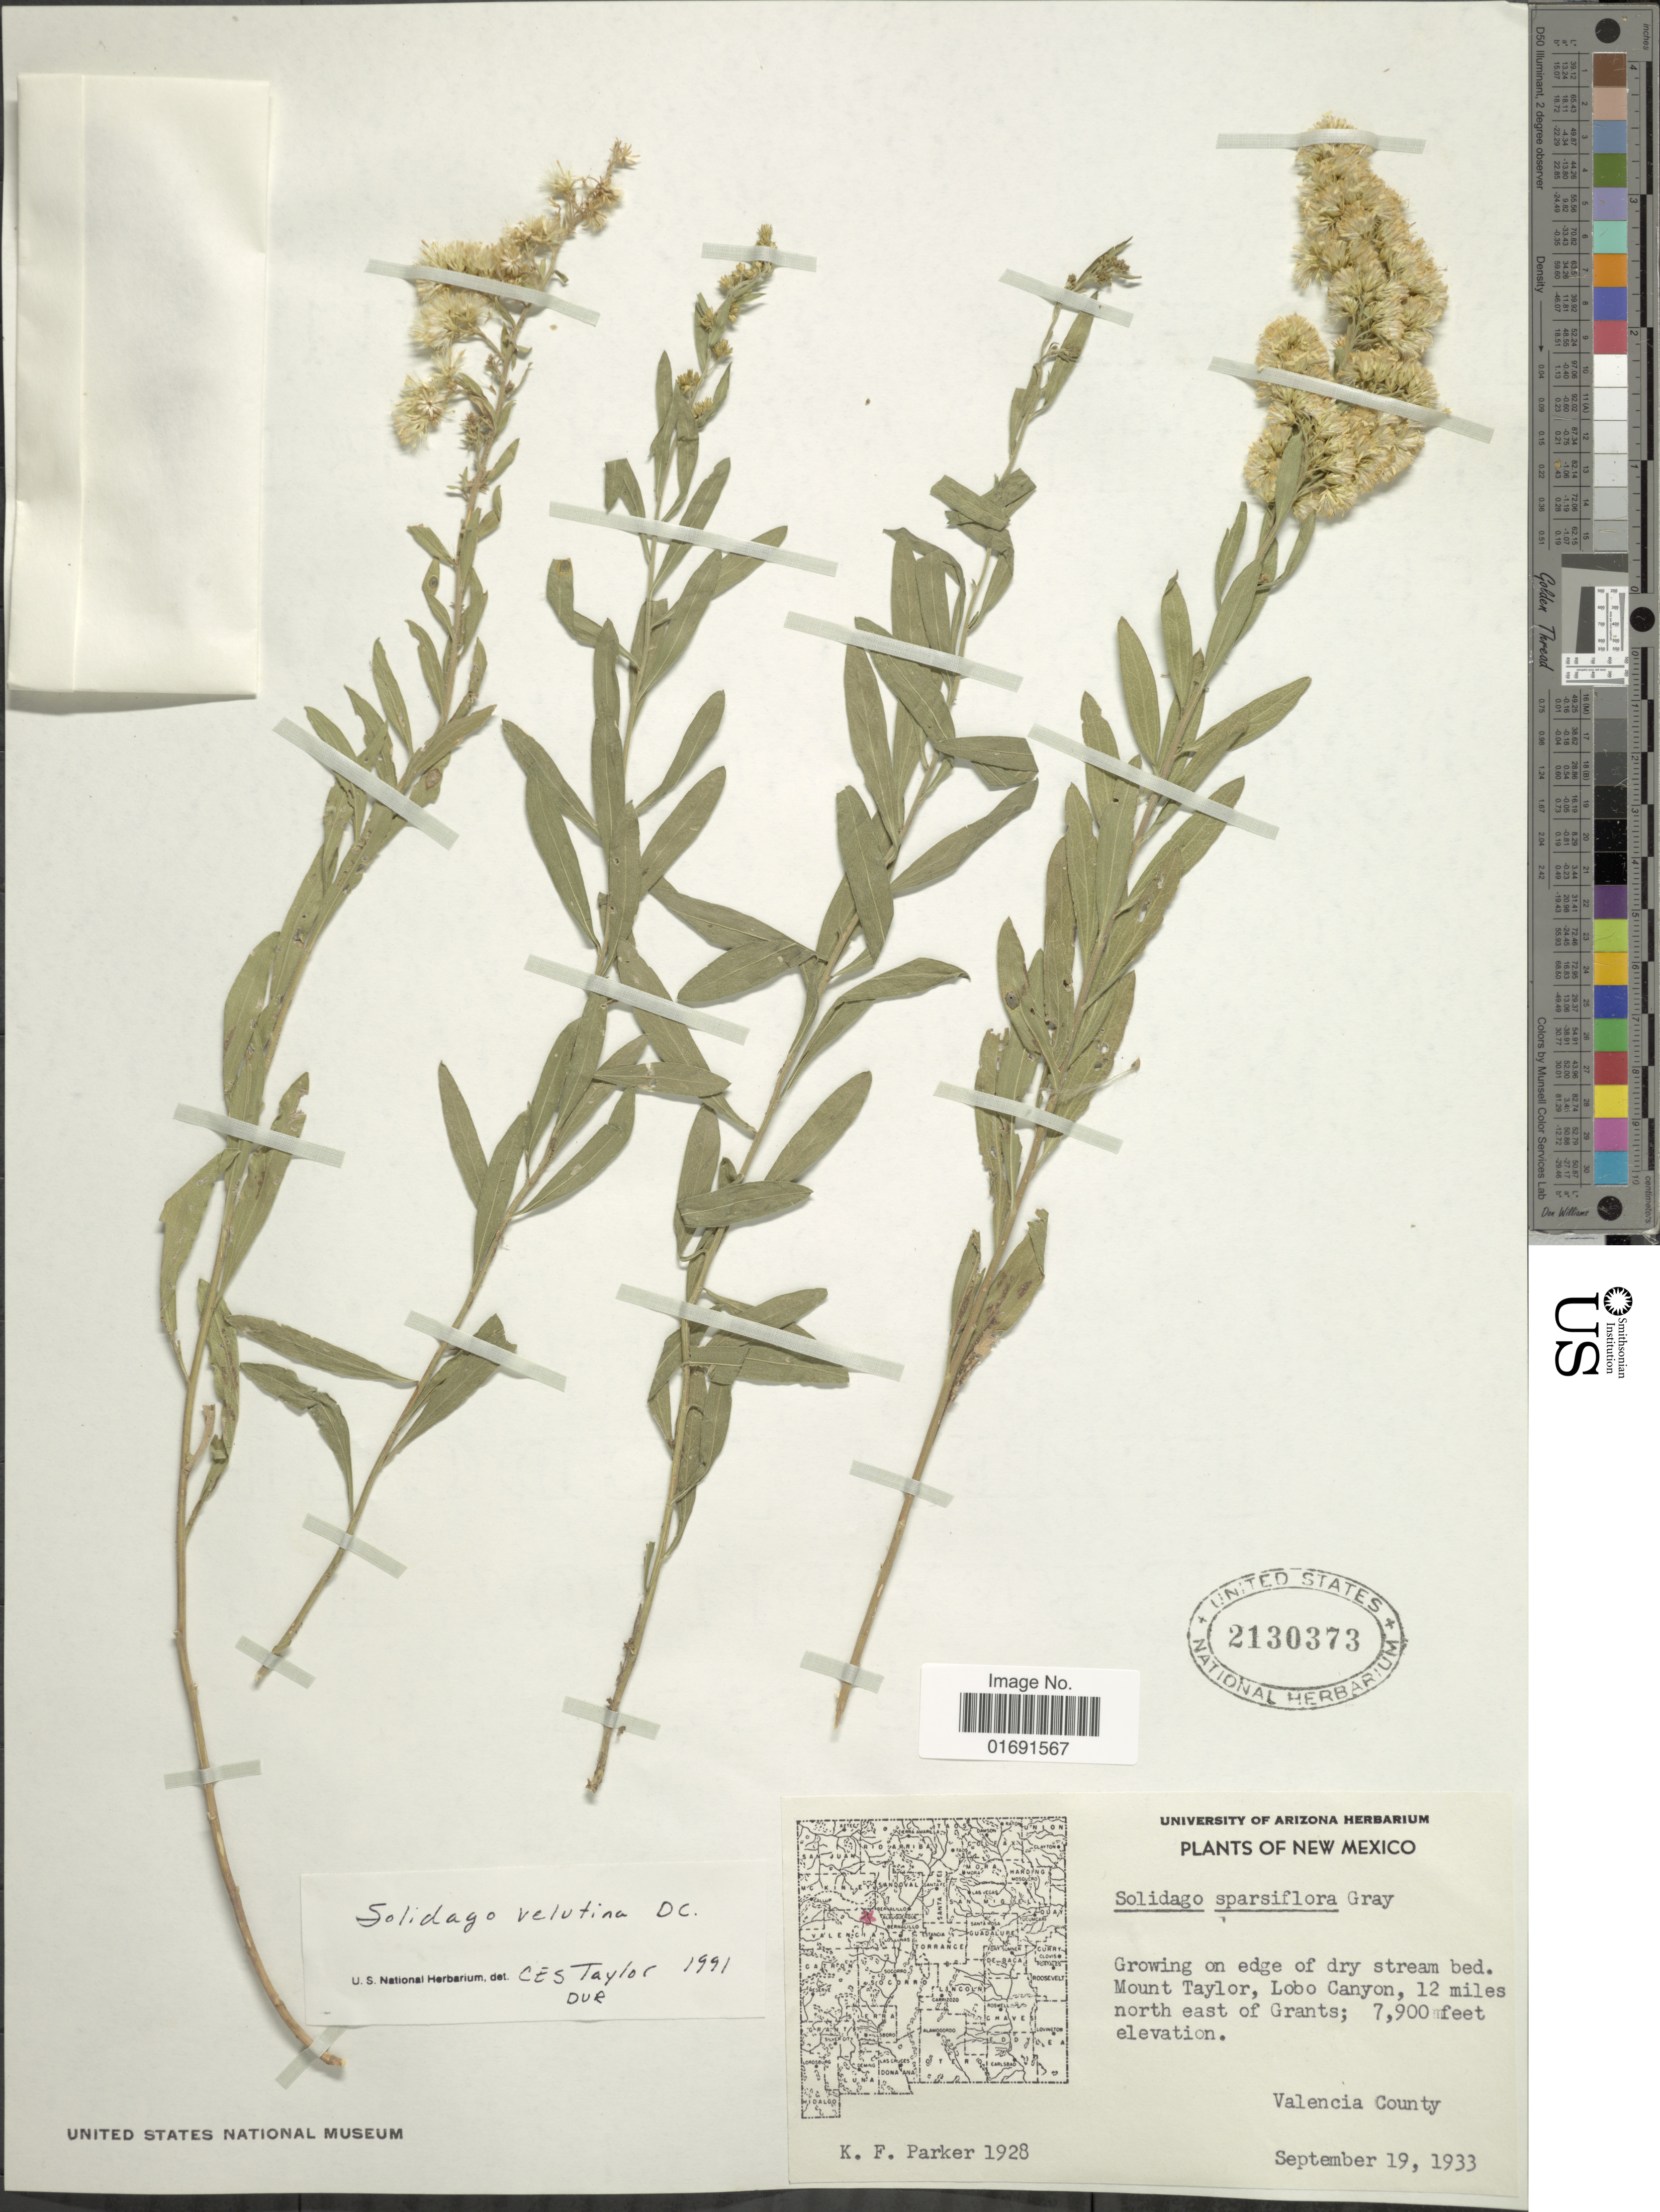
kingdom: Plantae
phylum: Tracheophyta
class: Magnoliopsida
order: Asterales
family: Asteraceae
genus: Solidago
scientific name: Solidago velutina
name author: DC.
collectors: K. F. Parker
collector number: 1928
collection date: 1933-09-19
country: United States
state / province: New Mexico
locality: Mount Taylor, Lobo Canyon, 12 miles north east of Grants, Valencia County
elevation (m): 2408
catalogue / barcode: US 2130373